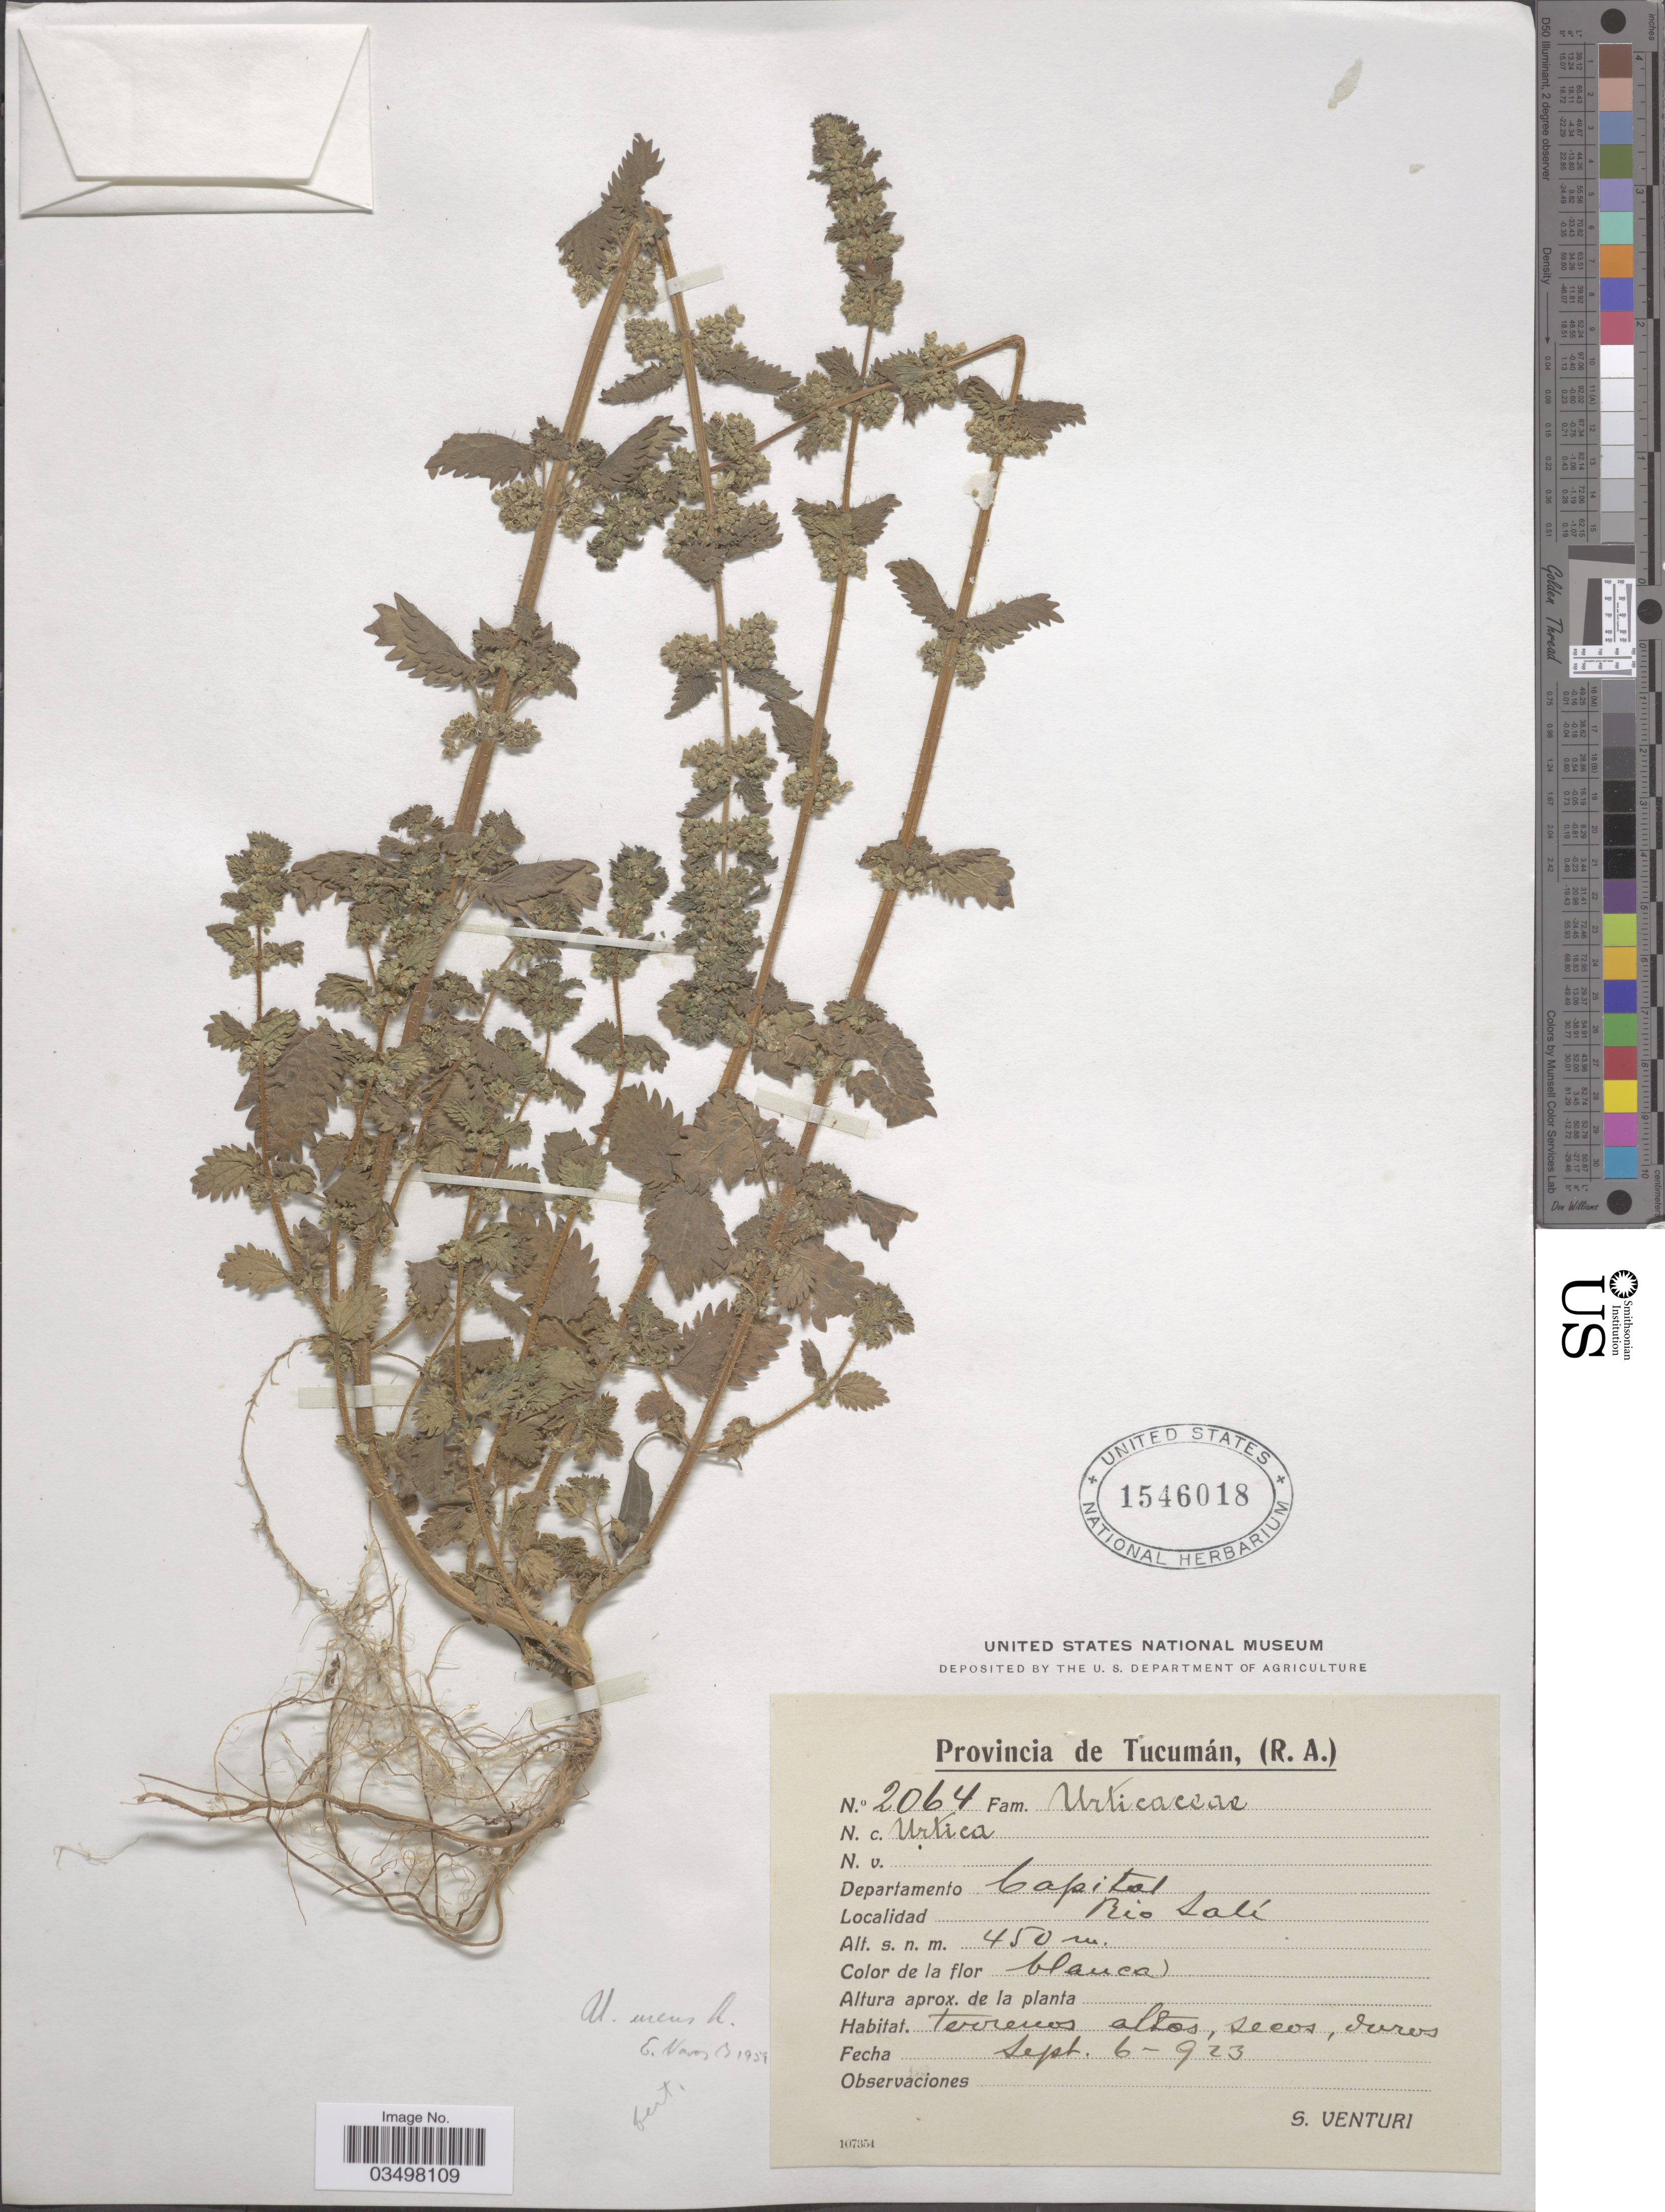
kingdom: Plantae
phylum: Tracheophyta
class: Magnoliopsida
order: Rosales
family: Urticaceae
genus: Urtica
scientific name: Urtica urens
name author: L.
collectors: S. Venturi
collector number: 2064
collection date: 1923-09-06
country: Argentina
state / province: Tucuman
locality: Departamento Capital, Rio Salí.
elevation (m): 450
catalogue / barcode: US 1546018